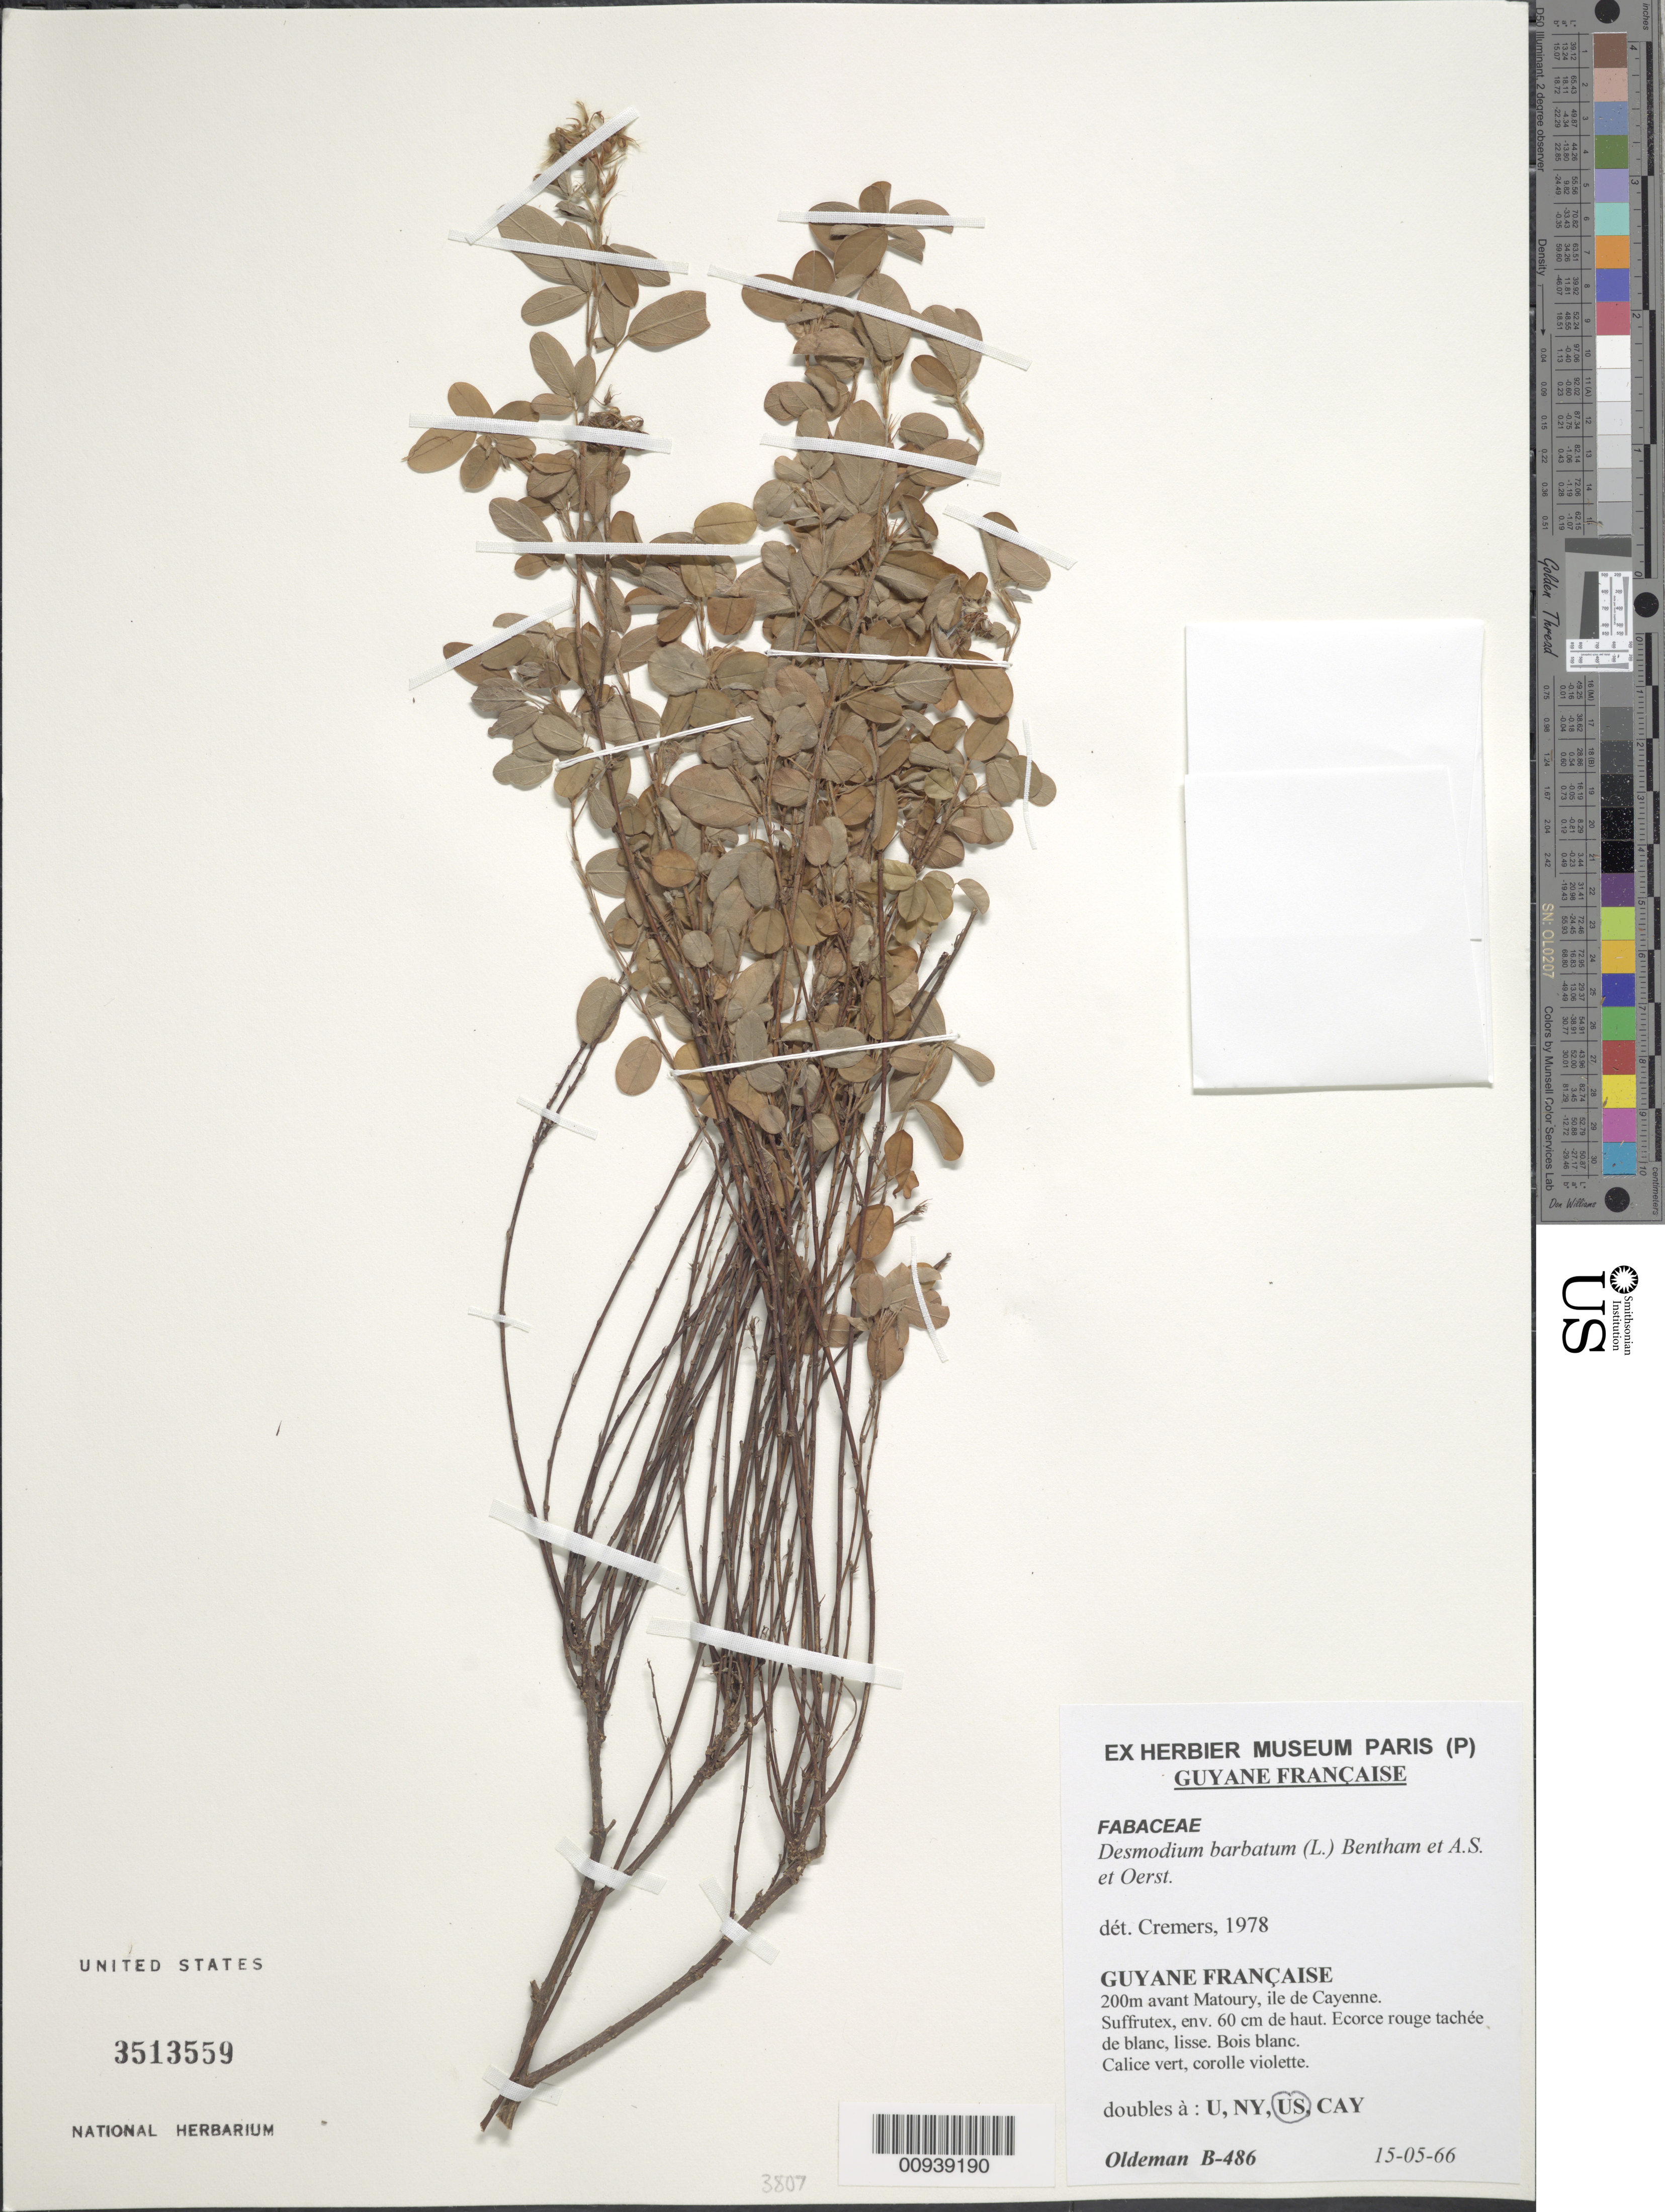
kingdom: Plantae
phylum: Tracheophyta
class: Magnoliopsida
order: Fabales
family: Fabaceae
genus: Grona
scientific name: Grona barbata var. barbata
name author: (L.) H. Ohashi & K. Ohashi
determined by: Strong, Mark T., (BOT), Smithsonian Institution - National Museum of Natural History (UNITED STATES)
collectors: R. Oldeman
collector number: B 486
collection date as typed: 15-May-66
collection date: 1966-05-15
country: French Guiana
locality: Ile de Cayenne, 200 m avant Matoury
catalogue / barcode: US 3513599